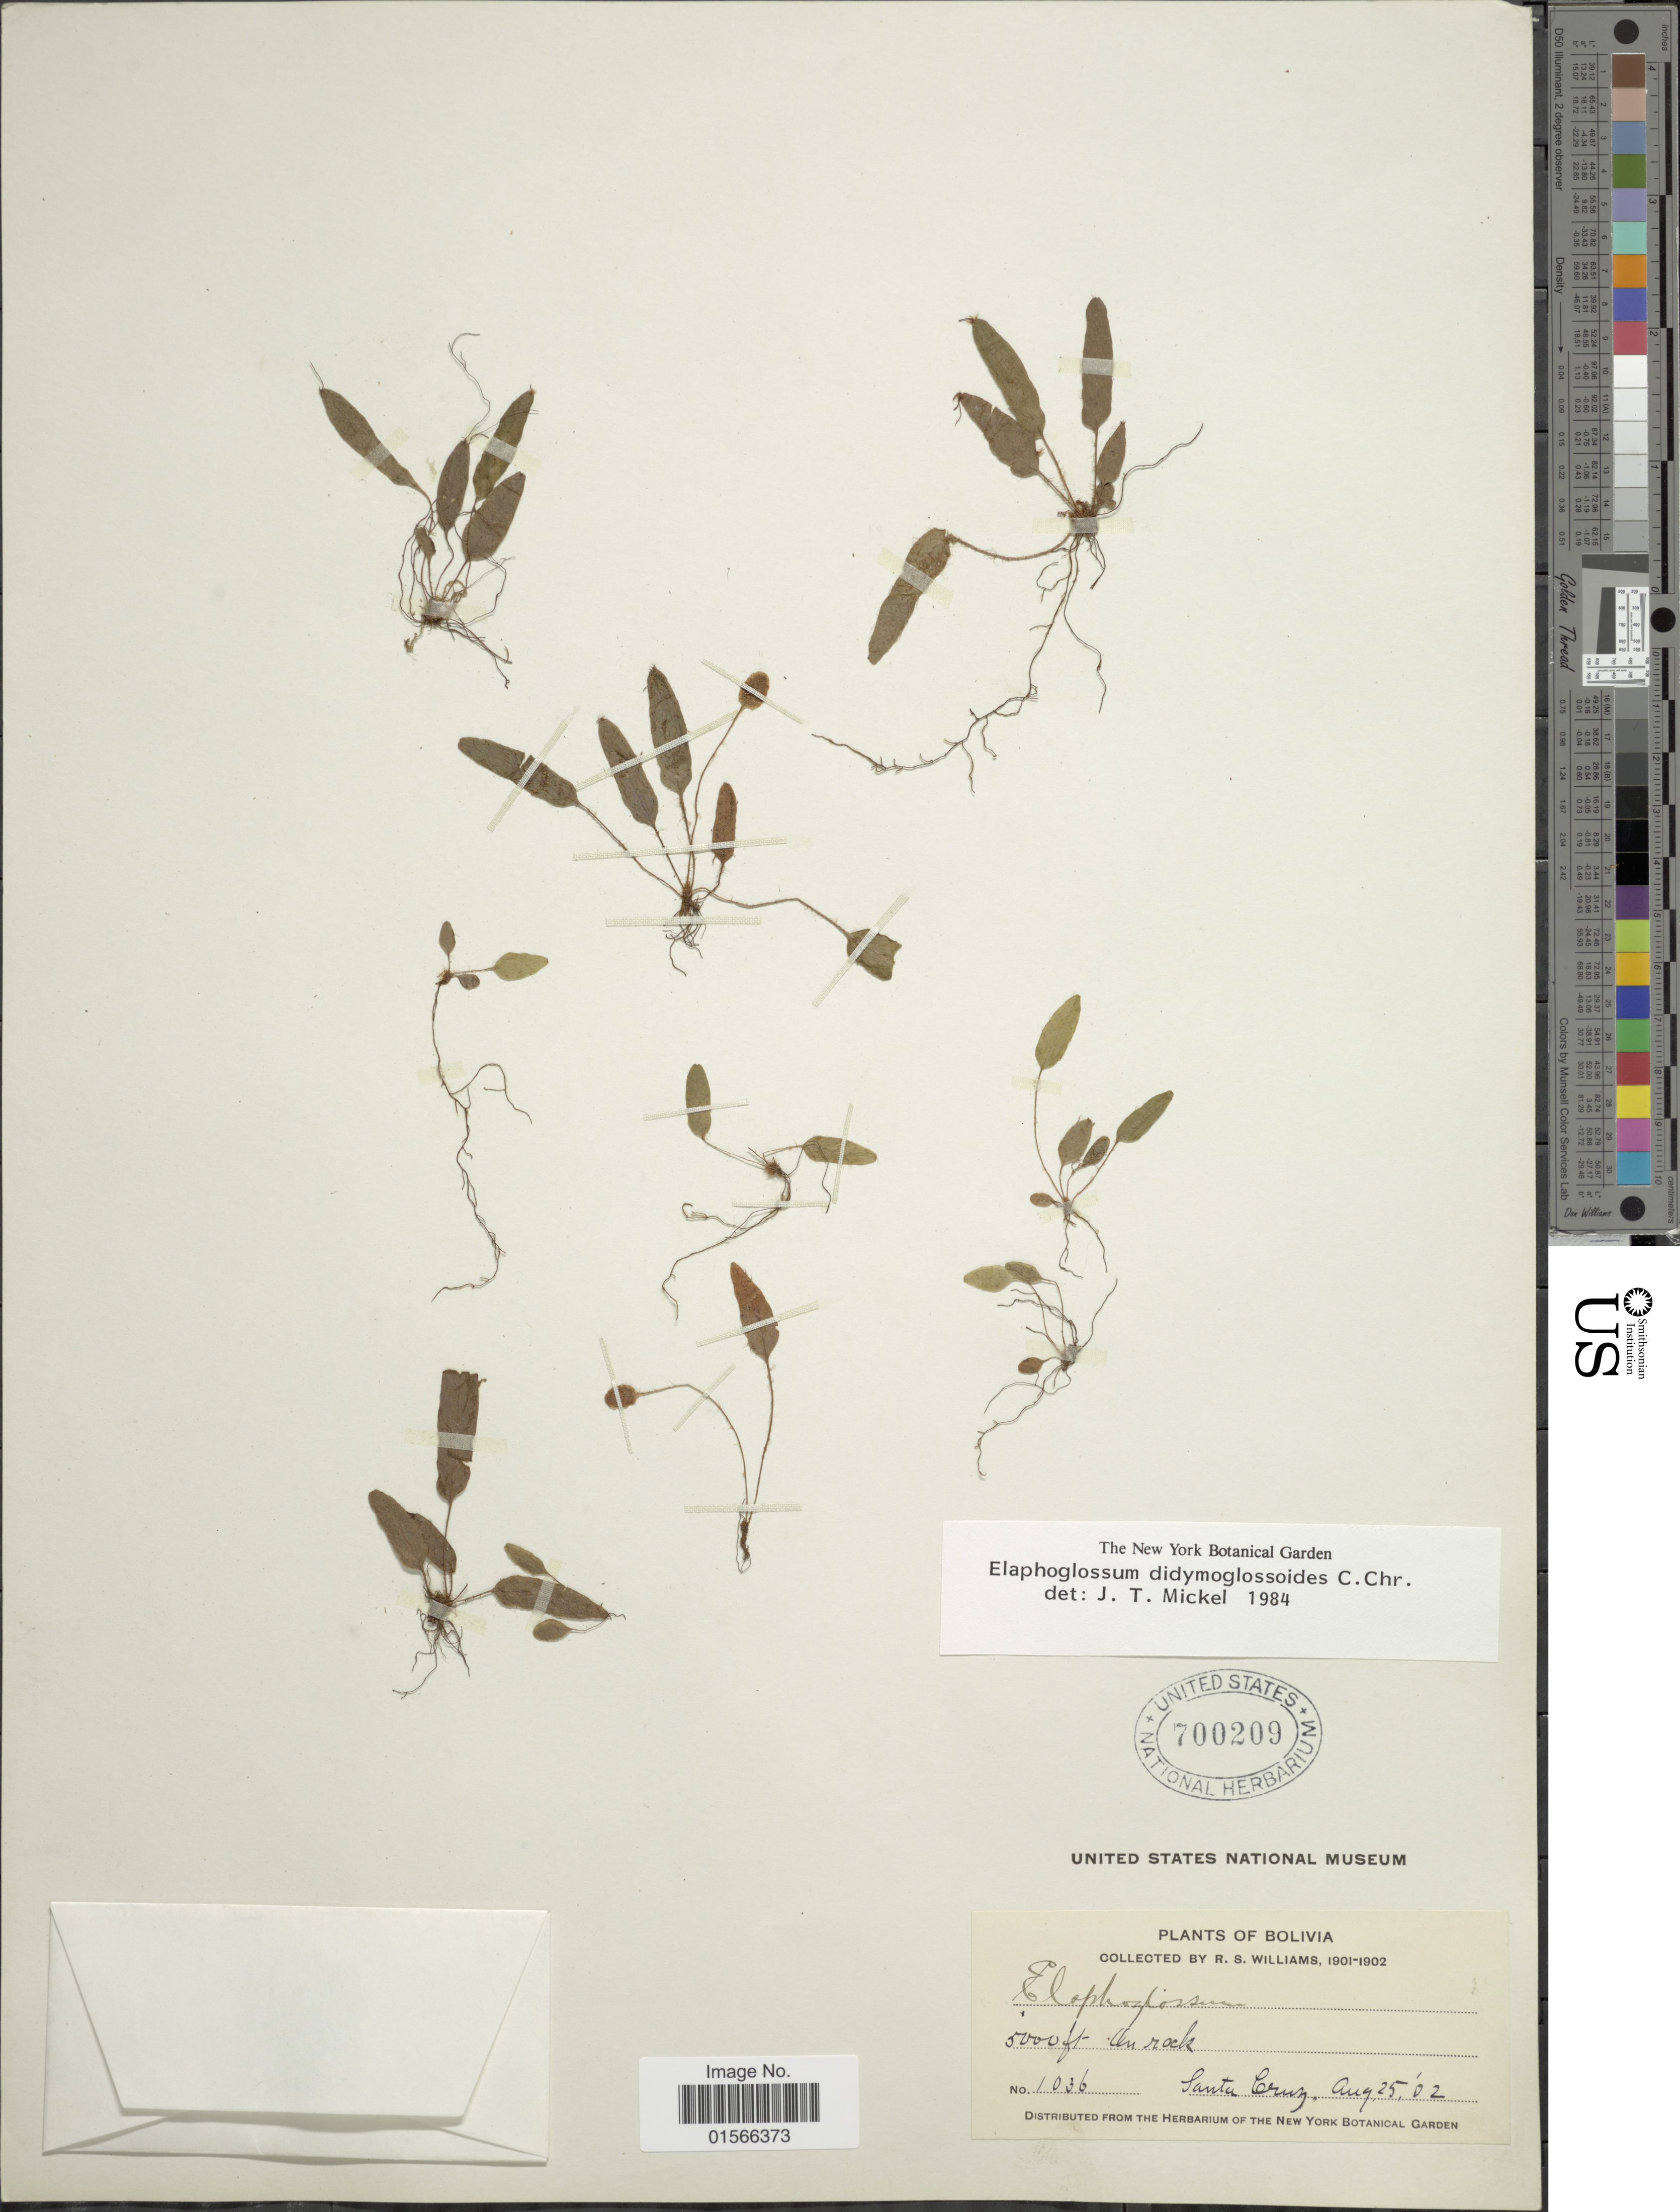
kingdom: Plantae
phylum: Tracheophyta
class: Polypodiopsida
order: Polypodiales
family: Dryopteridaceae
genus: Elaphoglossum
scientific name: Elaphoglossum didymoglossoides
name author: C. Chr.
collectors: R. S. Williams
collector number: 1036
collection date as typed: Aug. 25, '02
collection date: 1902-08-25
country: Bolivia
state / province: La Paz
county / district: Franz Tamayo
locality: Santa Cruz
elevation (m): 1524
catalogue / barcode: US 700209